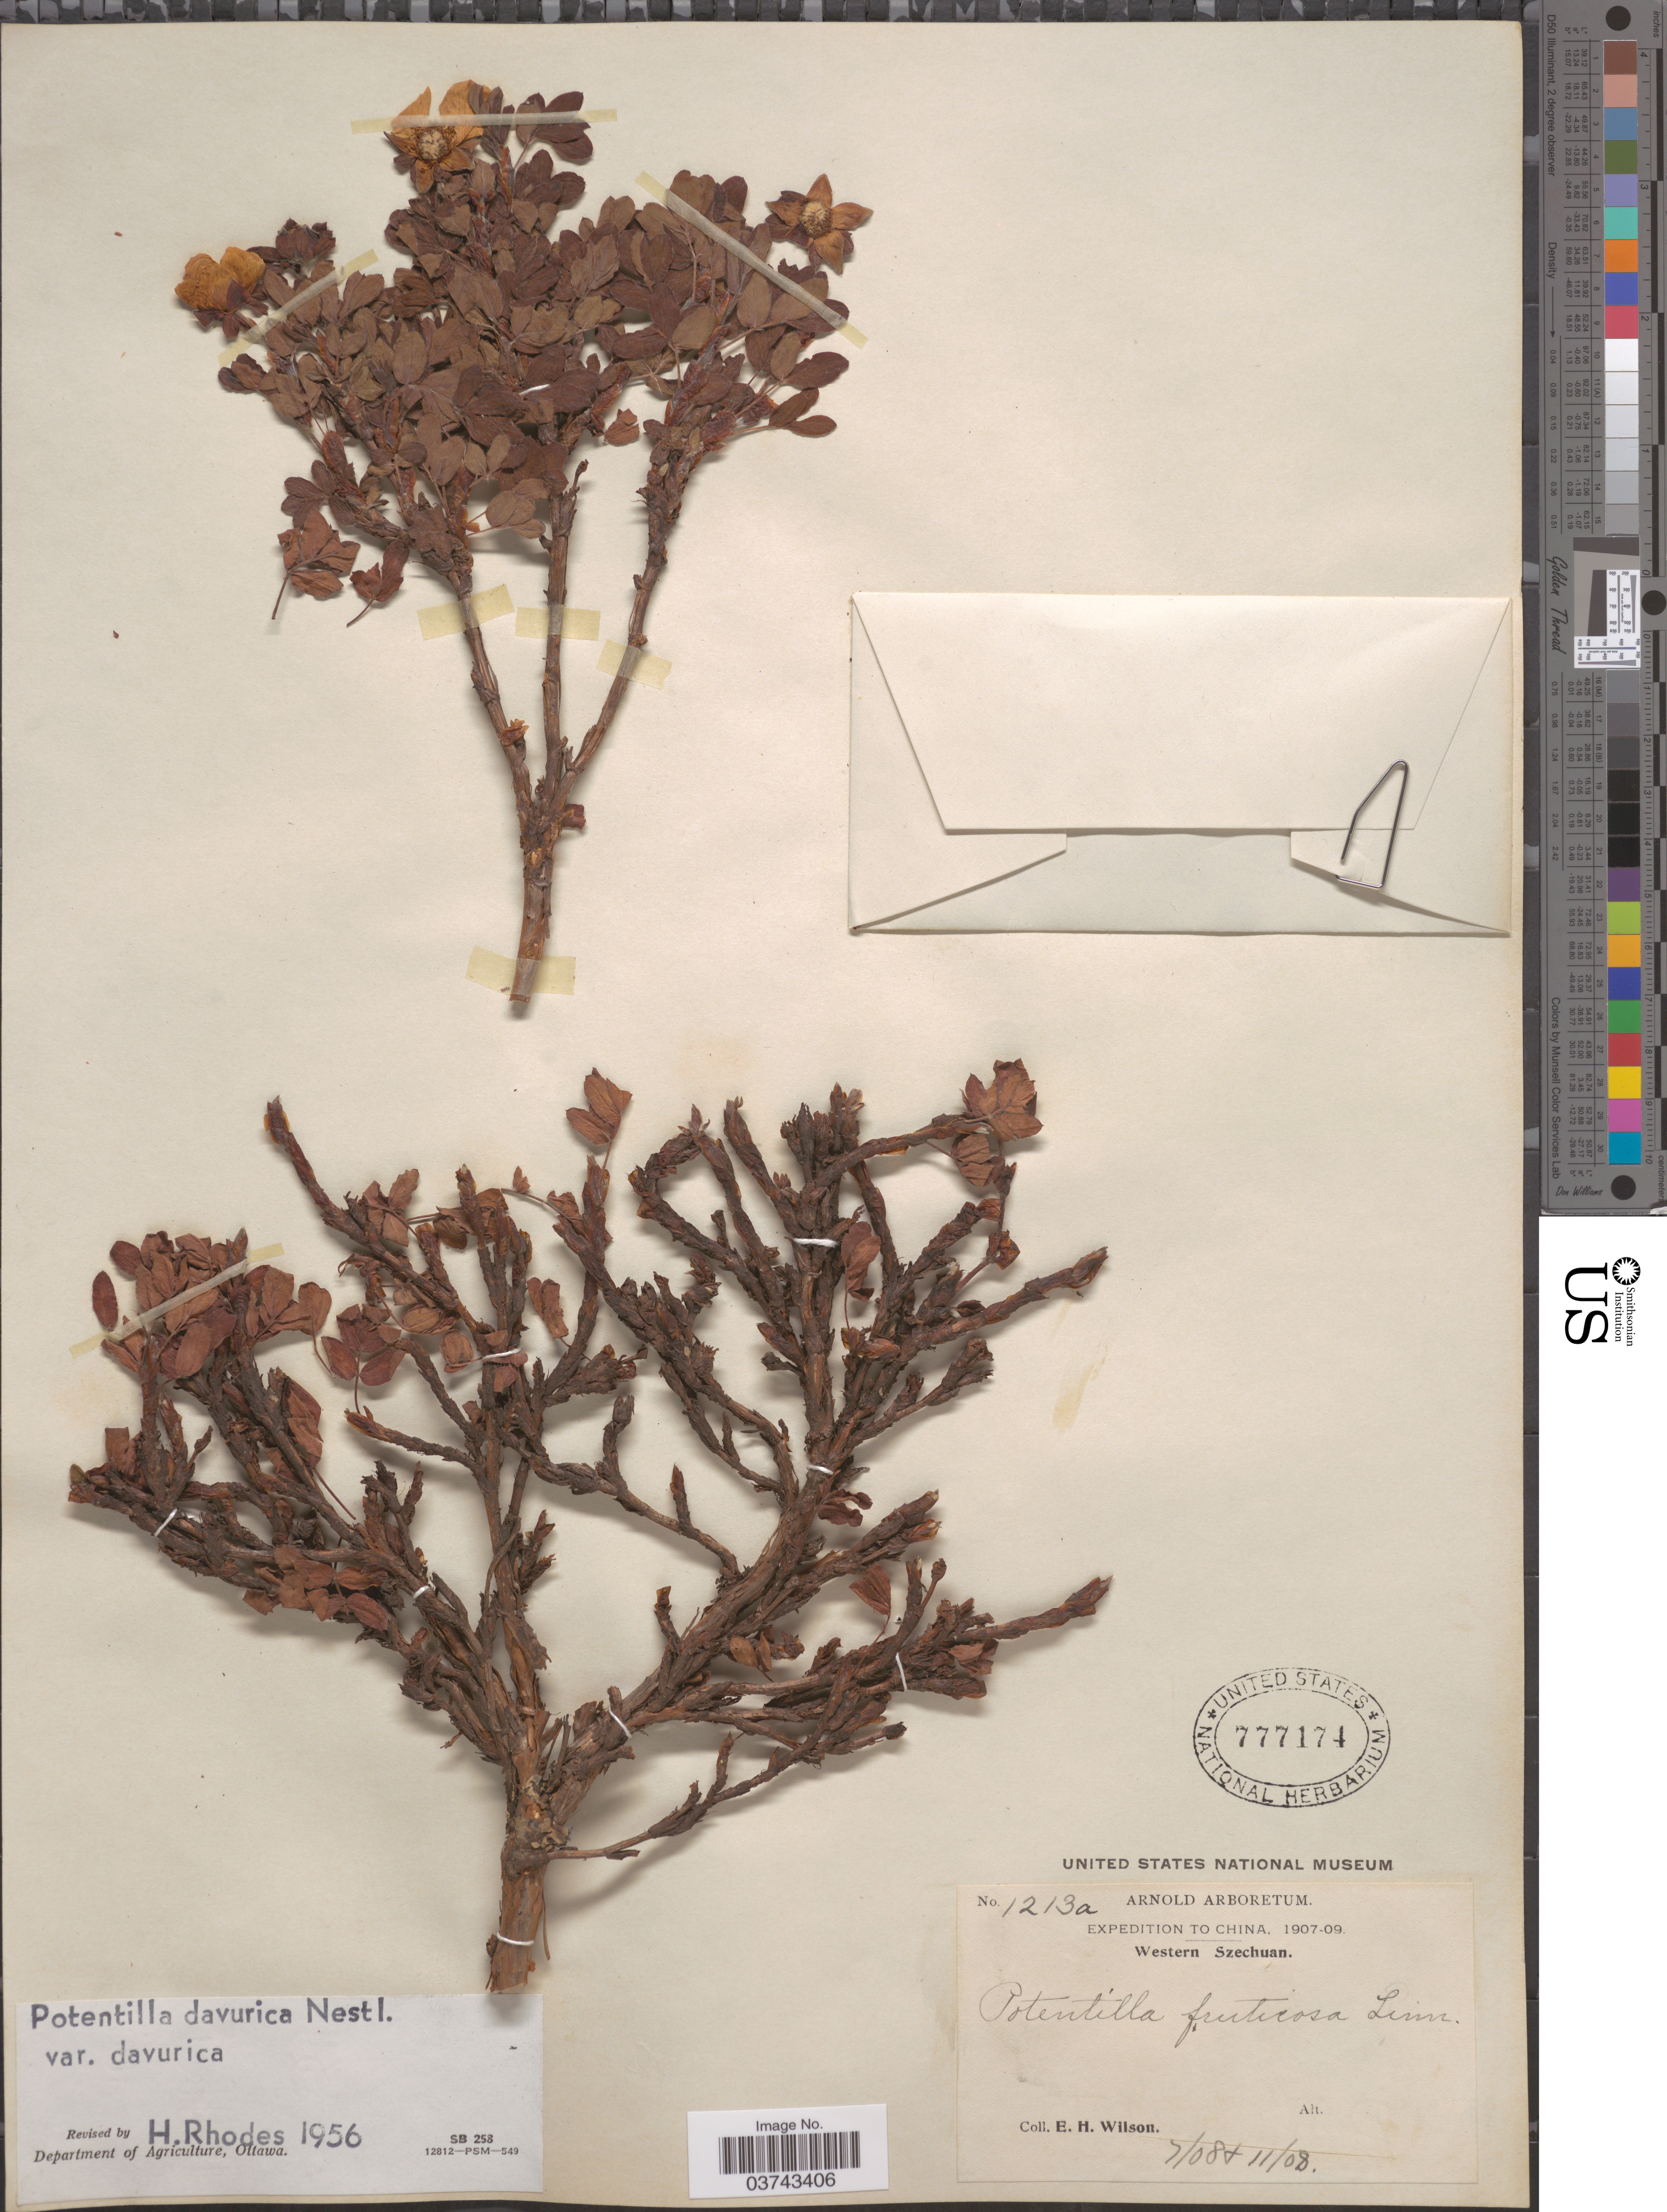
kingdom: Plantae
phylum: Tracheophyta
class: Magnoliopsida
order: Rosales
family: Rosaceae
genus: Dasiphora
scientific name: Dasiphora glabrata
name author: (Willd. ex Schltdl.) Soják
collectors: E. Wilson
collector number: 1213a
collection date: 1908-07/1908-11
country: China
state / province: Sichuan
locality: Western Szechuan.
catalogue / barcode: US 777174